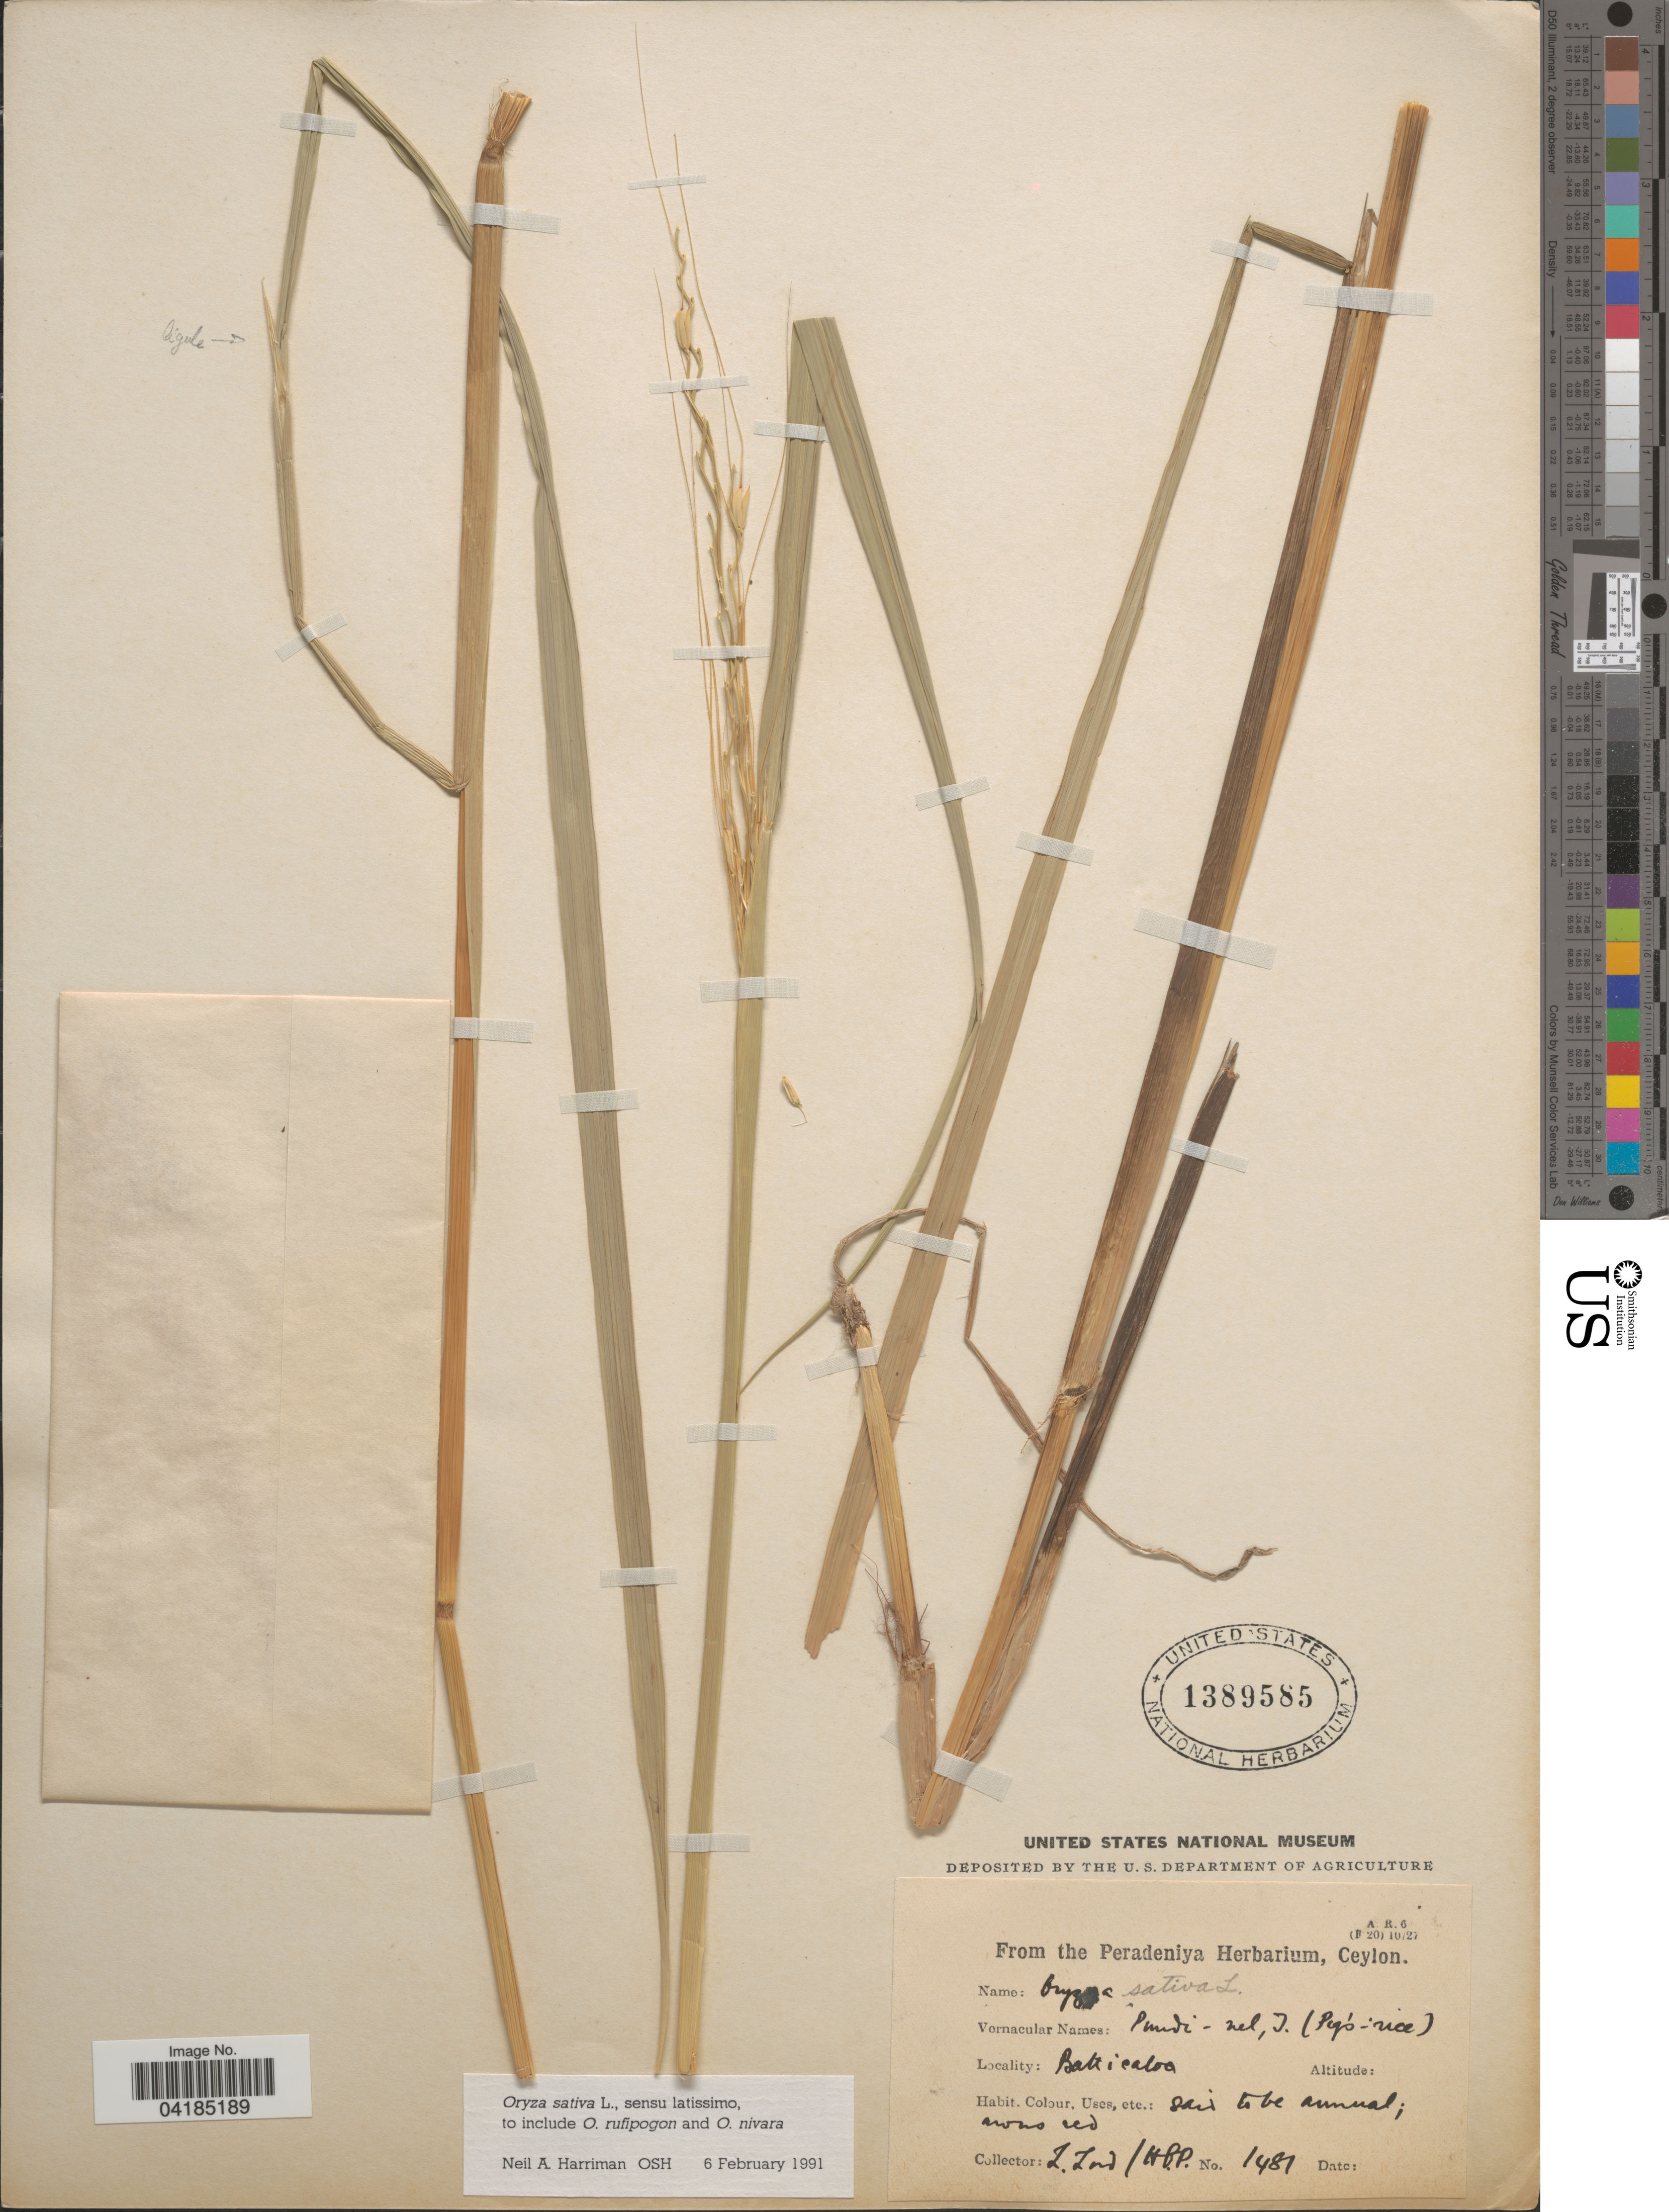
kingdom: Plantae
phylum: Tracheophyta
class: Liliopsida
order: Poales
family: Poaceae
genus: Oryza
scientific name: Oryza sativa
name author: L.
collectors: L. Lord & H. B. P.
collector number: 1487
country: Sri Lanka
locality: Batticaloa.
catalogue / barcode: US 1389585